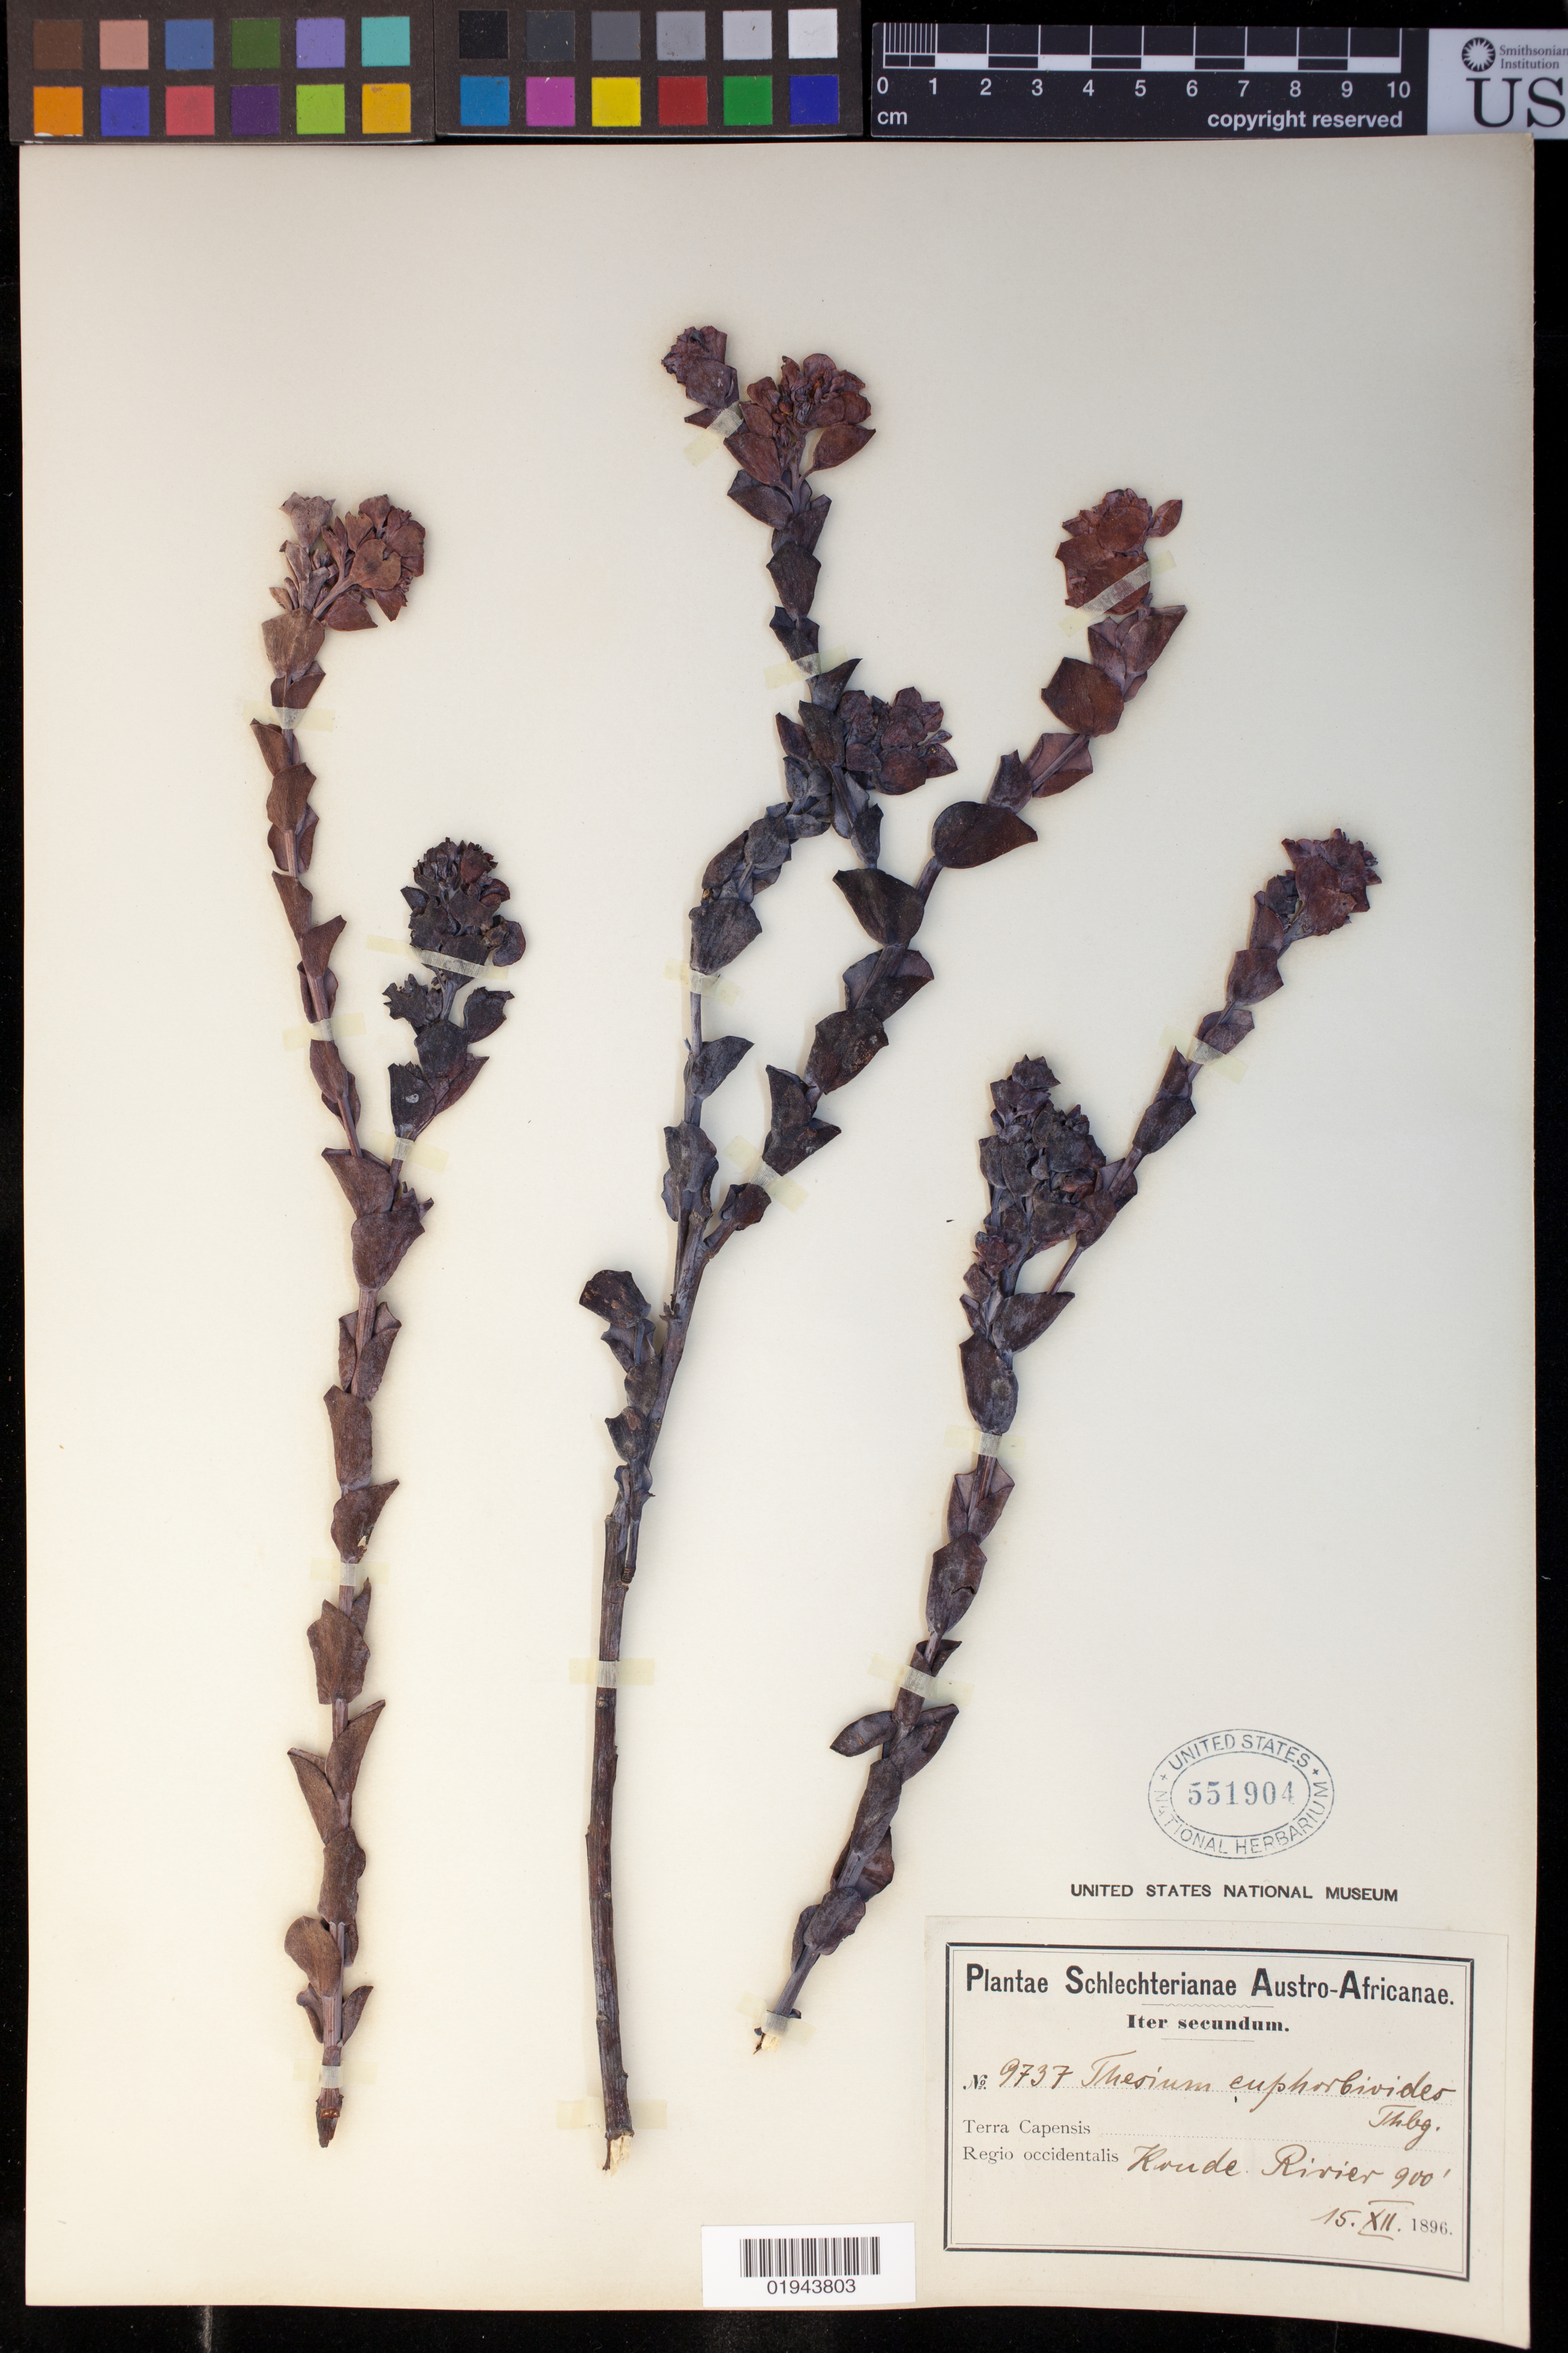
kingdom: Plantae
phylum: Tracheophyta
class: Magnoliopsida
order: Santalales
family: Thesiaceae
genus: Thesium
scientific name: Thesium euphorbioides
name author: P.J. Bergius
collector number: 9737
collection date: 1896-12-15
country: South Africa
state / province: Western Cape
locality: Koude Rivier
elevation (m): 274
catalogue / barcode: US 551904